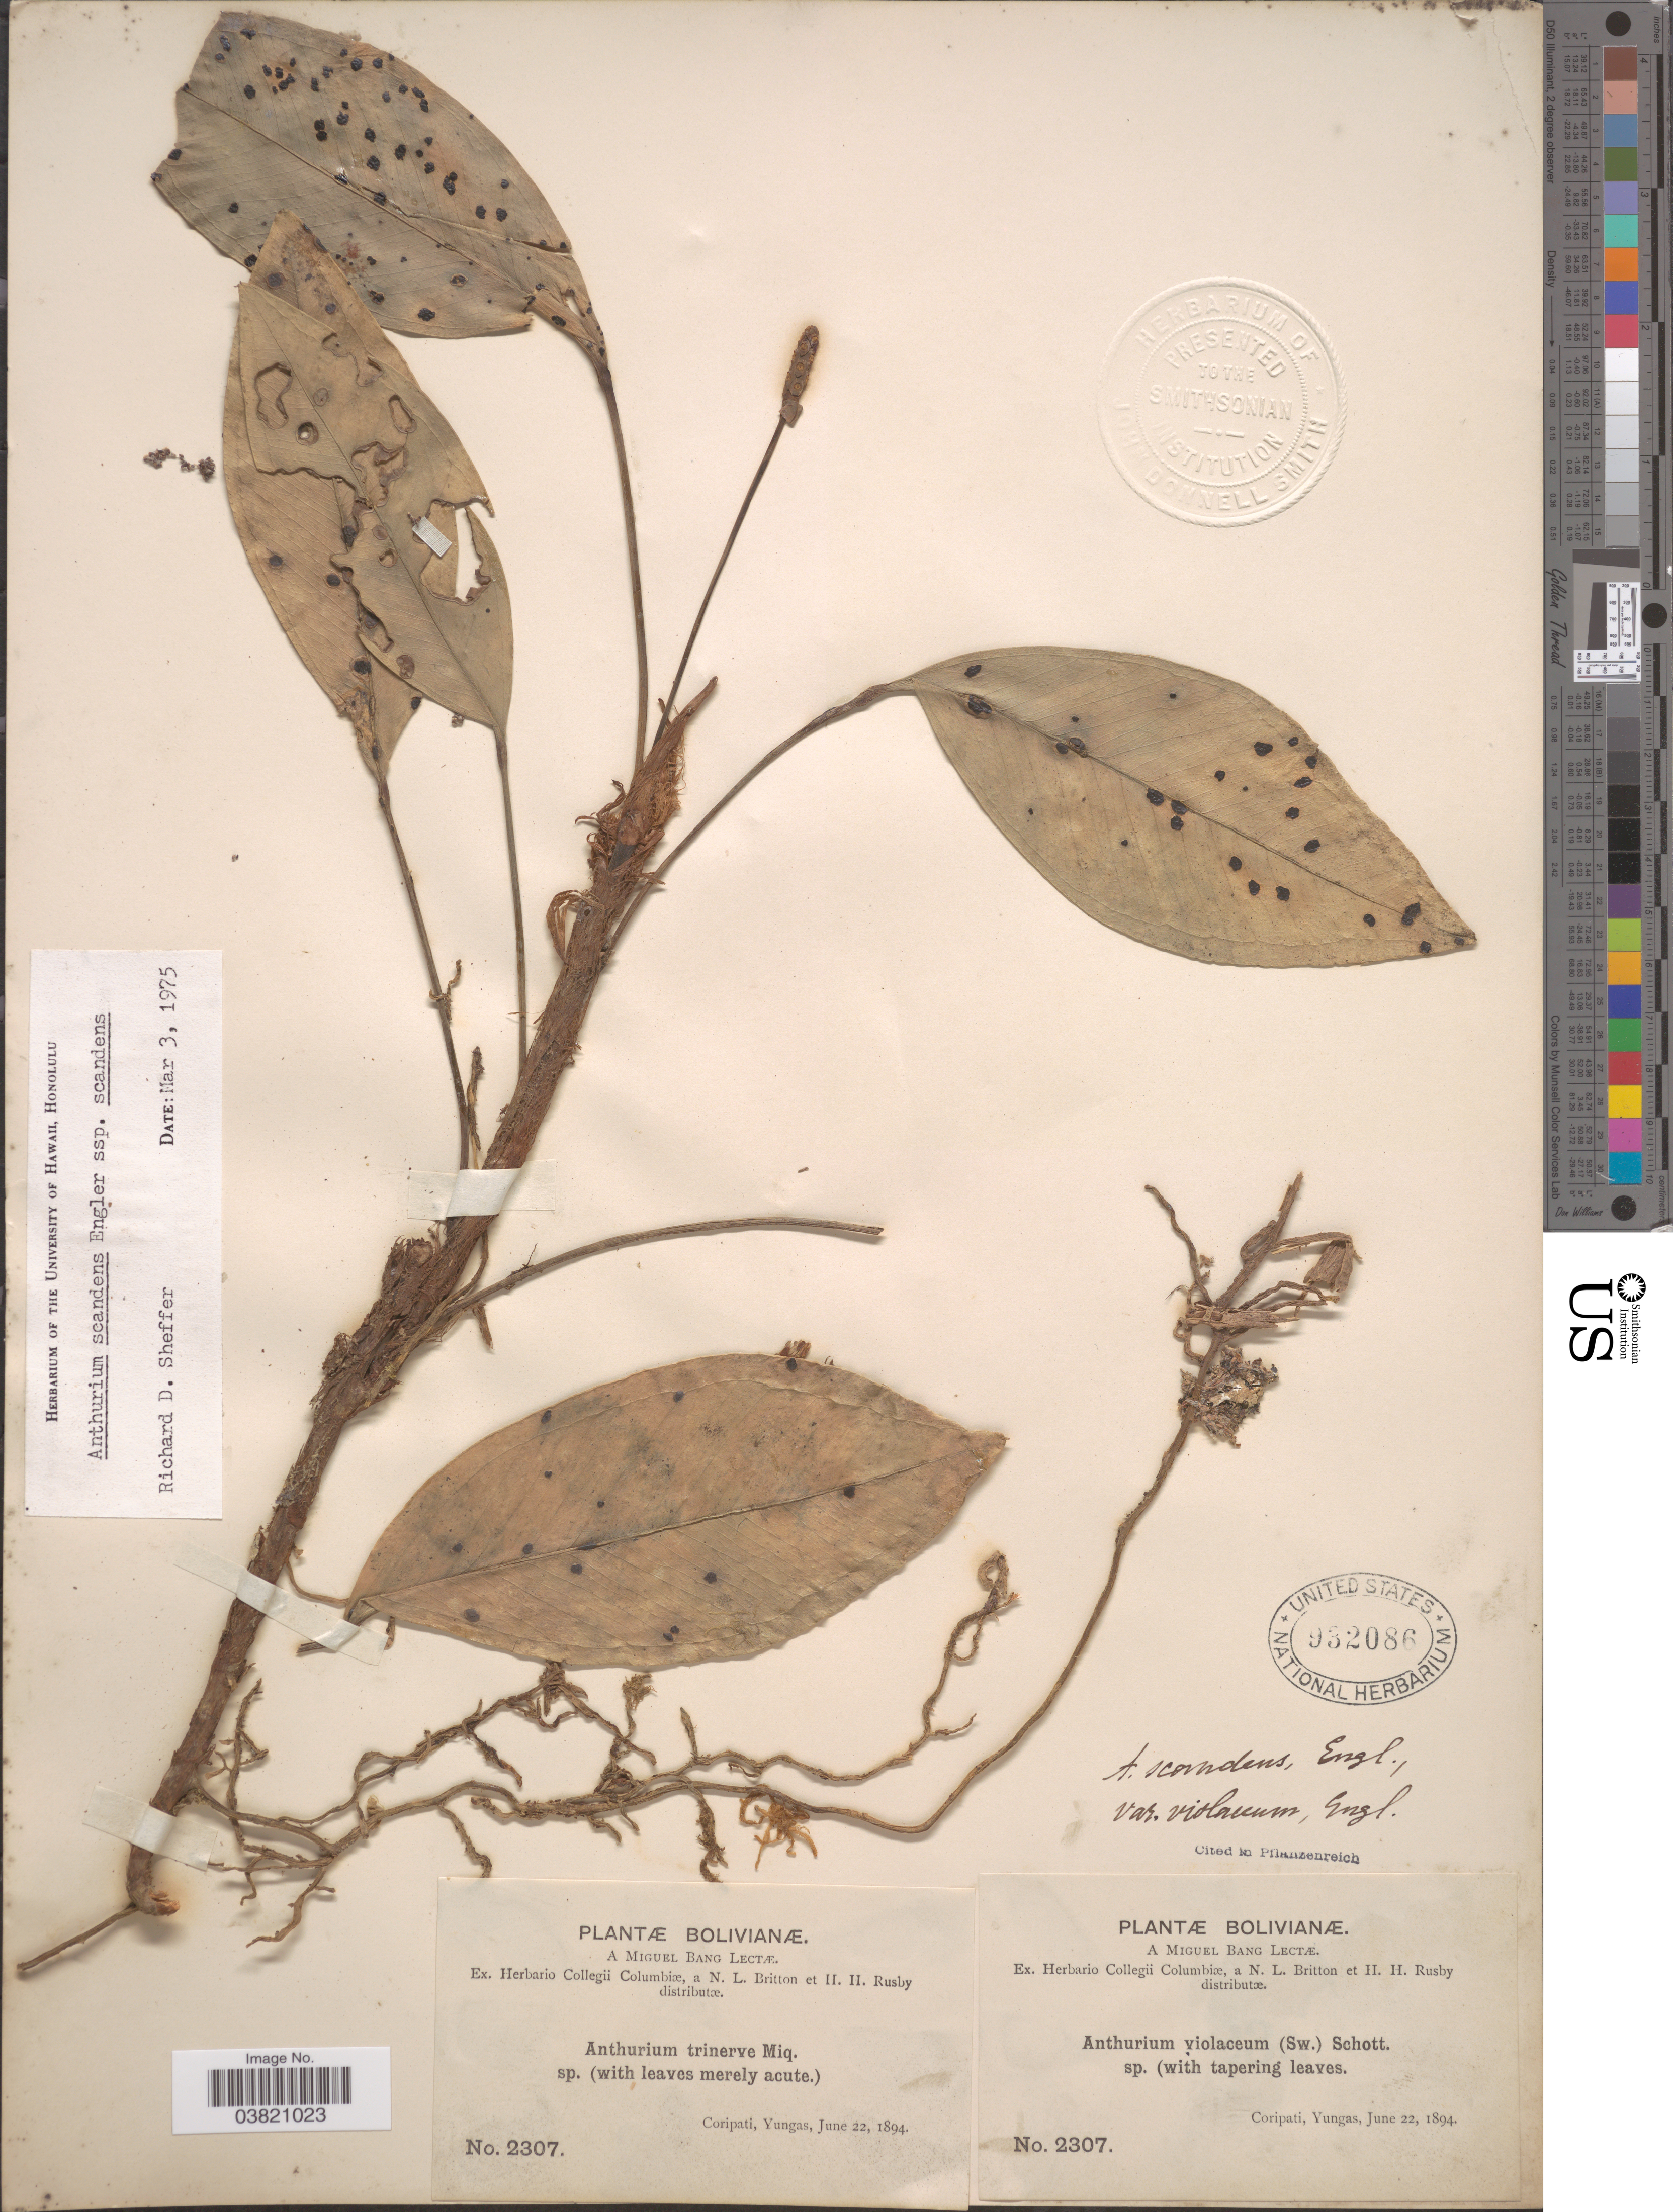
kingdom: Plantae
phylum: Tracheophyta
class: Liliopsida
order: Alismatales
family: Araceae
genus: Anthurium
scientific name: Anthurium scandens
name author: (Aubl.) Engl.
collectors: M. Bang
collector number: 2307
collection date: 1894-06-22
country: Bolivia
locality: Coripati, Yungas.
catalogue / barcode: US 932086